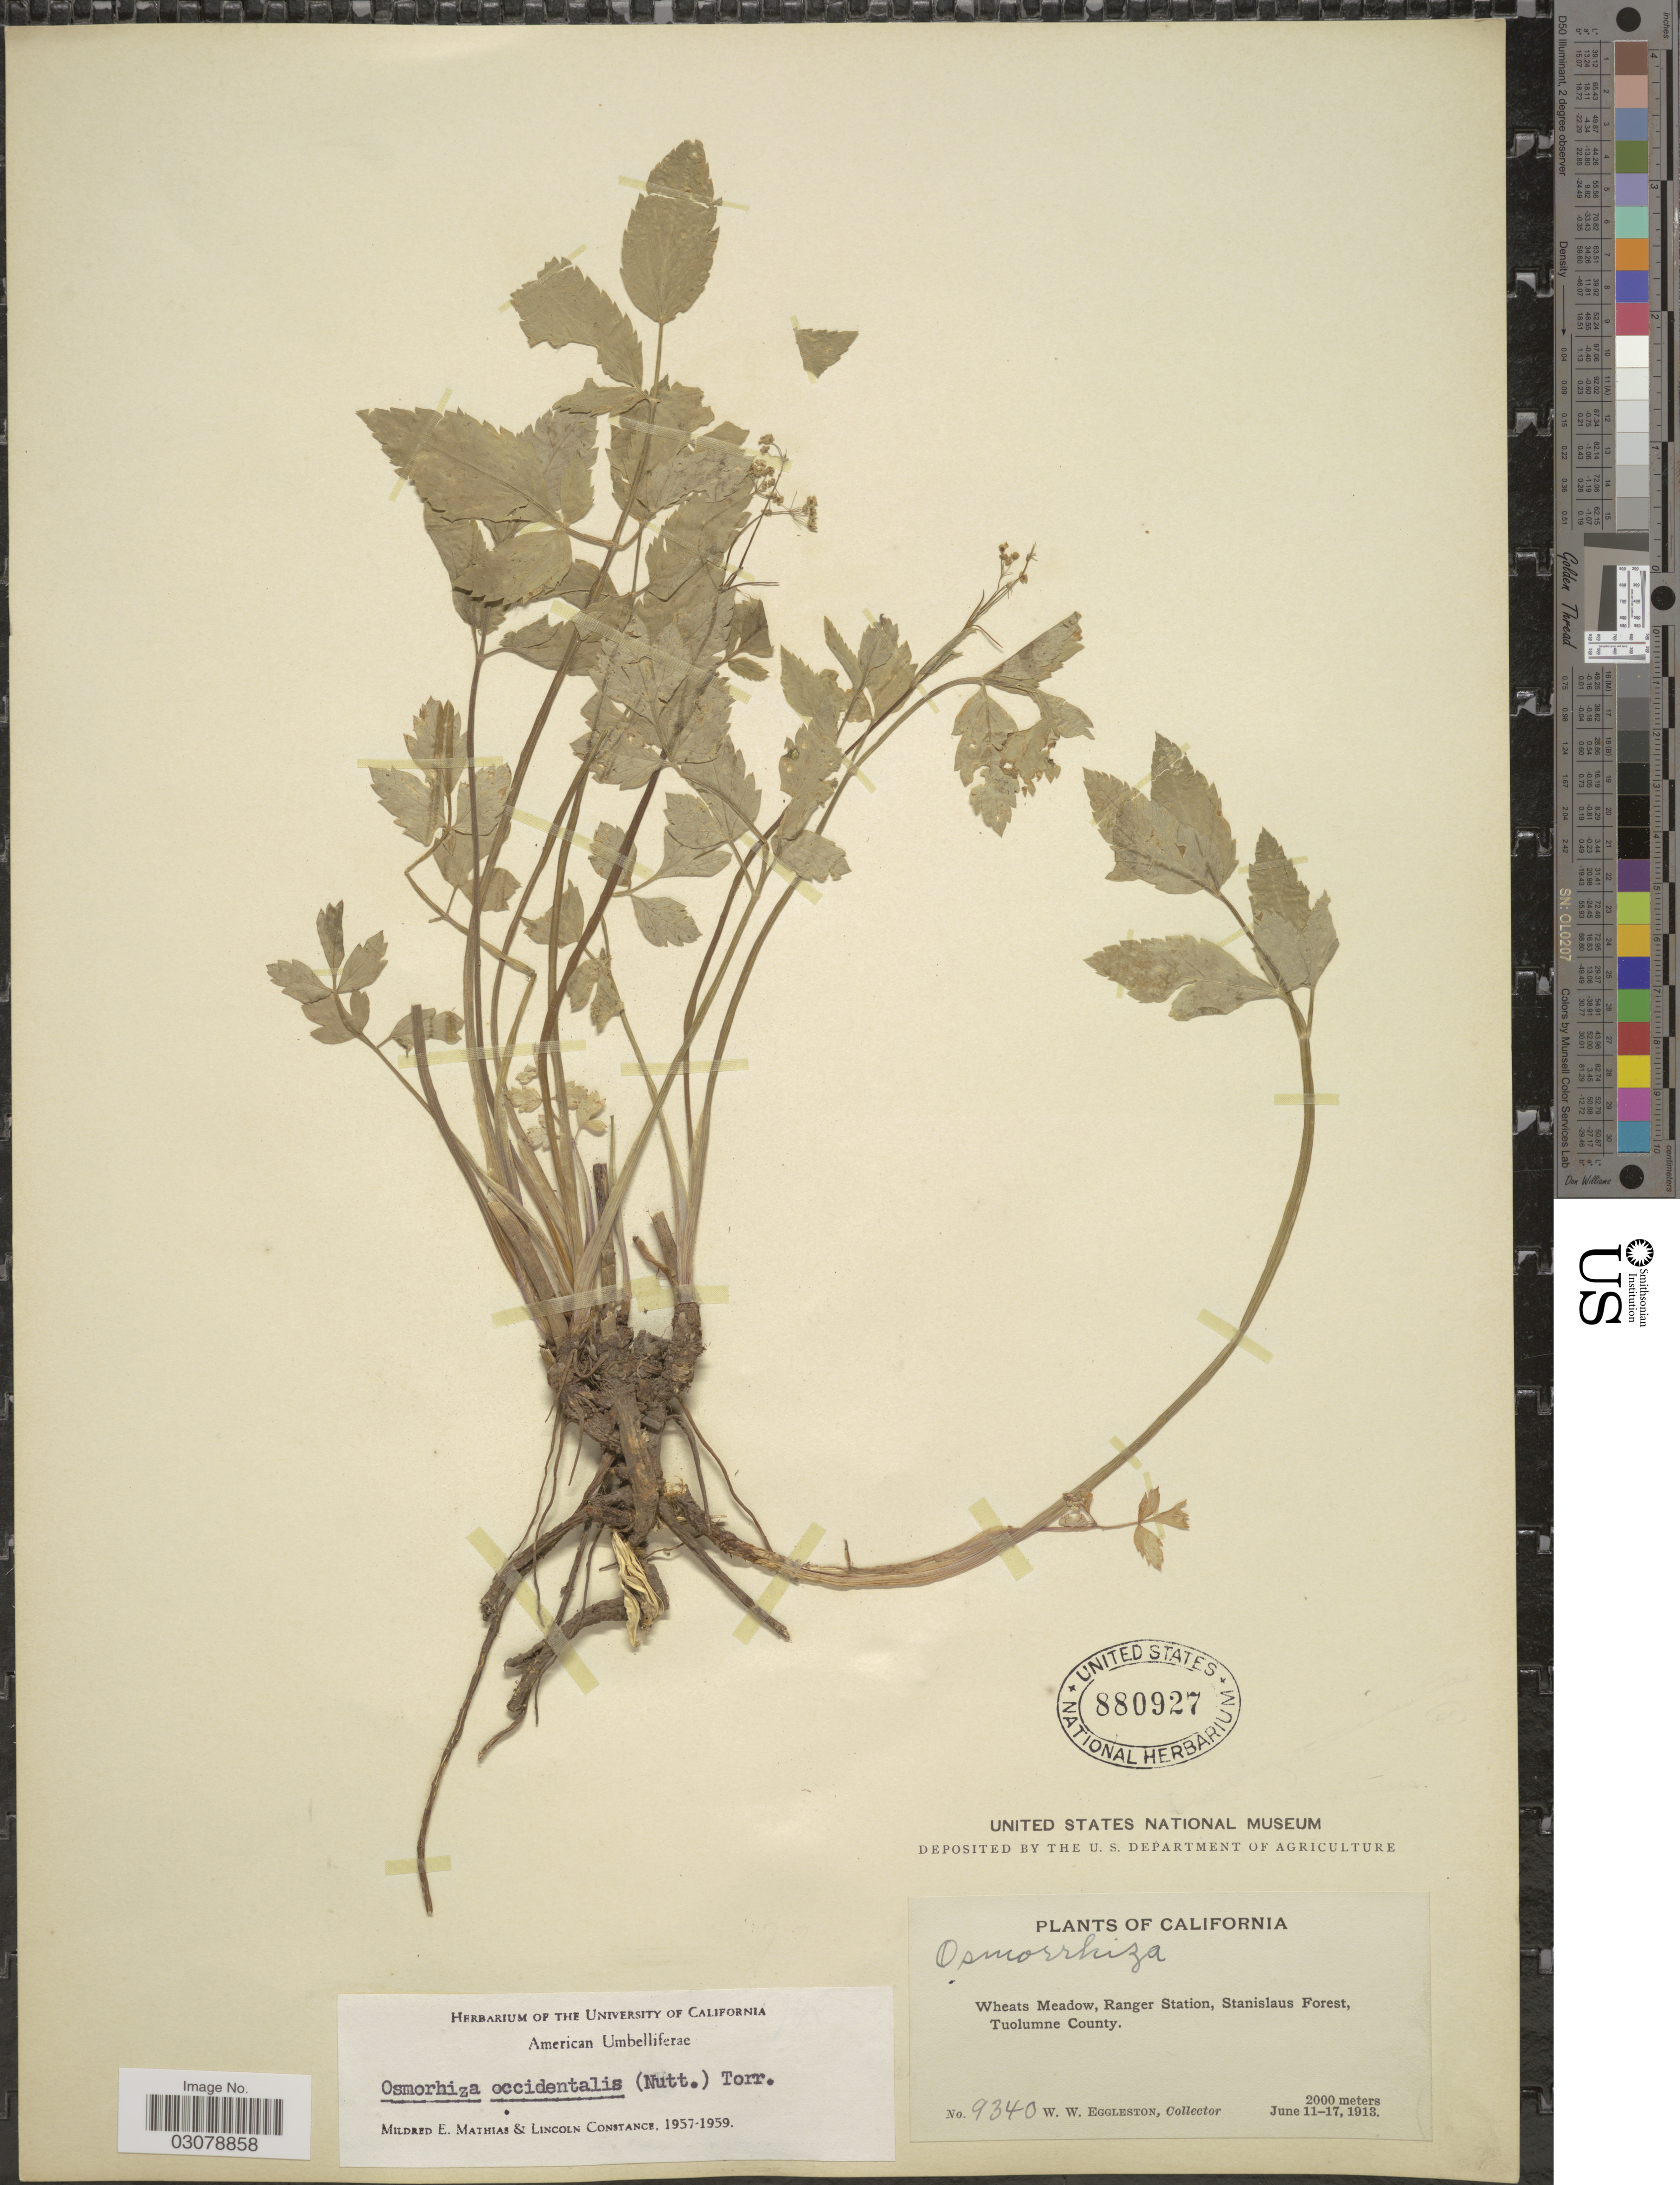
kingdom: Plantae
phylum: Tracheophyta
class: Magnoliopsida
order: Apiales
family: Apiaceae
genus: Osmorhiza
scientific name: Osmorhiza occidentalis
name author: (Nutt.) Torr.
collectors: W. W. Eggleston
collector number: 9340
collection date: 1913-06-11/1913-06-17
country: United States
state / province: California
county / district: Tuolumne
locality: Wheats Meadow, Ranger Station, Stanislaus Forest, Tuolumne County.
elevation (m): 2000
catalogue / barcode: US 880927